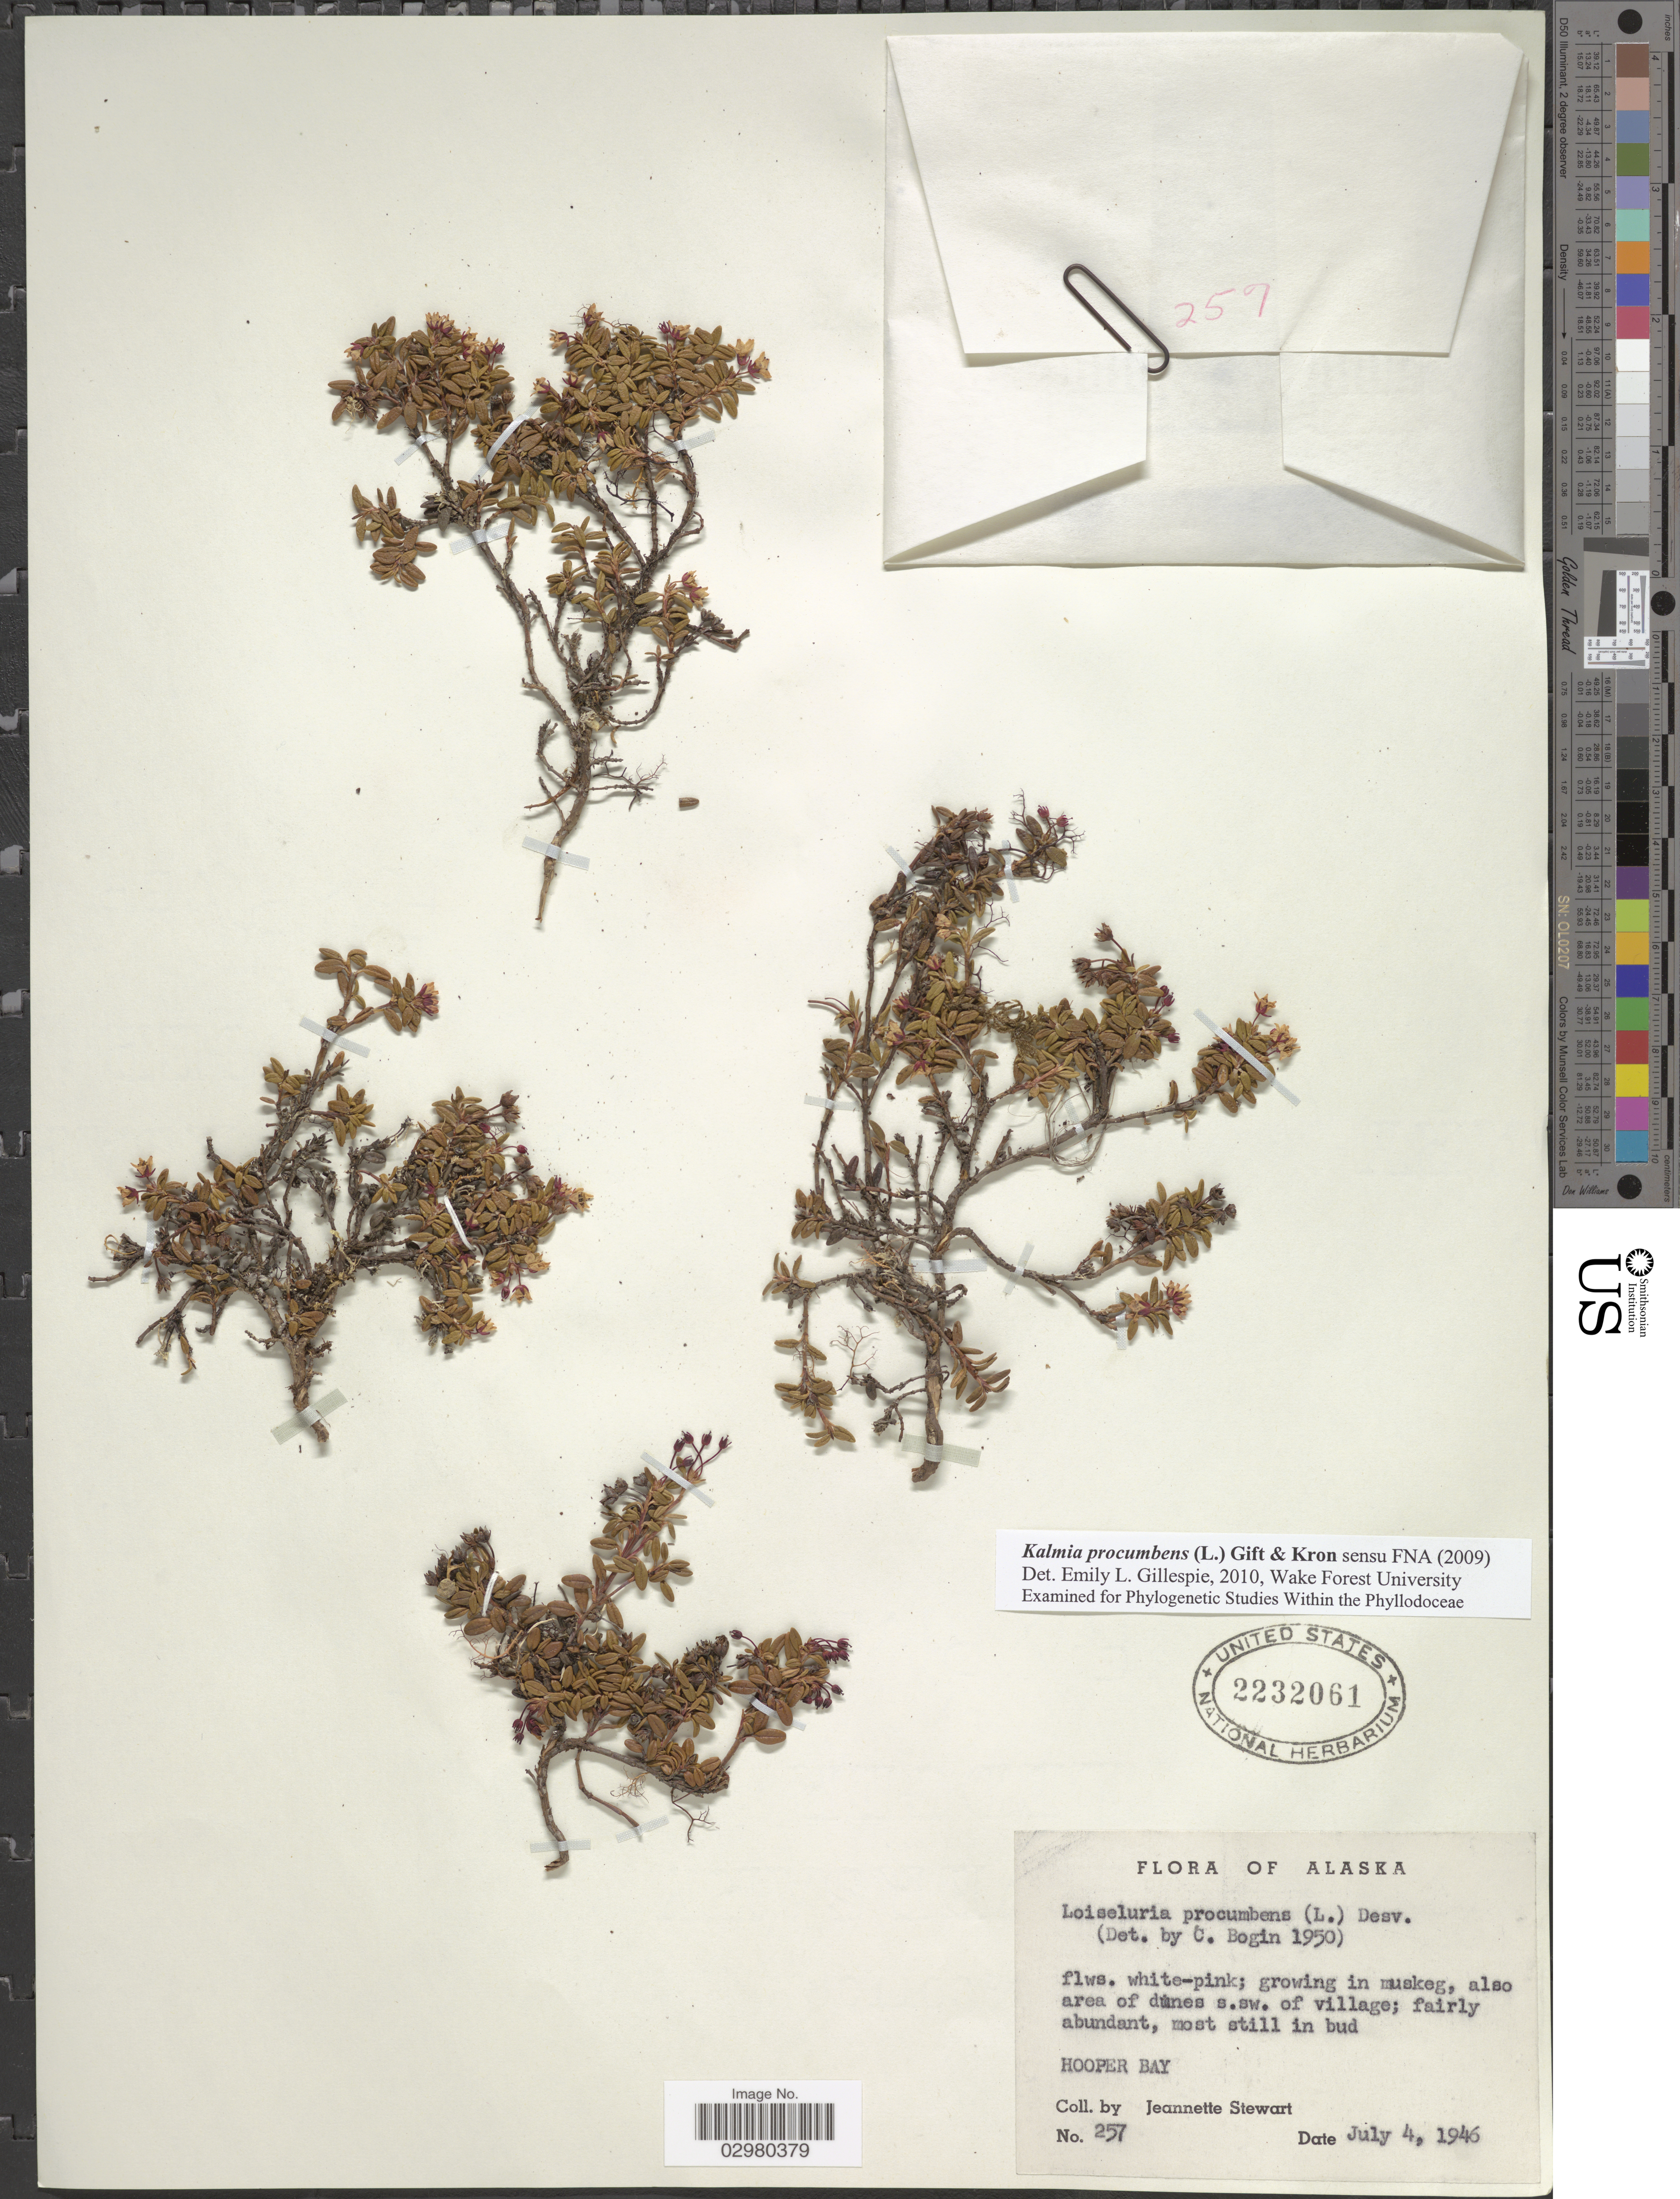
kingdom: Plantae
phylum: Tracheophyta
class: Magnoliopsida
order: Ericales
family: Ericaceae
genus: Loiseleuria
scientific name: Loiseleuria procumbens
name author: (L.) Desv.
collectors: J. Stewart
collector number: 257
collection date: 1946-07-04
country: United States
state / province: Alaska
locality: Also area of dunes s.sw. of village. Hooper Bay.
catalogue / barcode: US 2232061